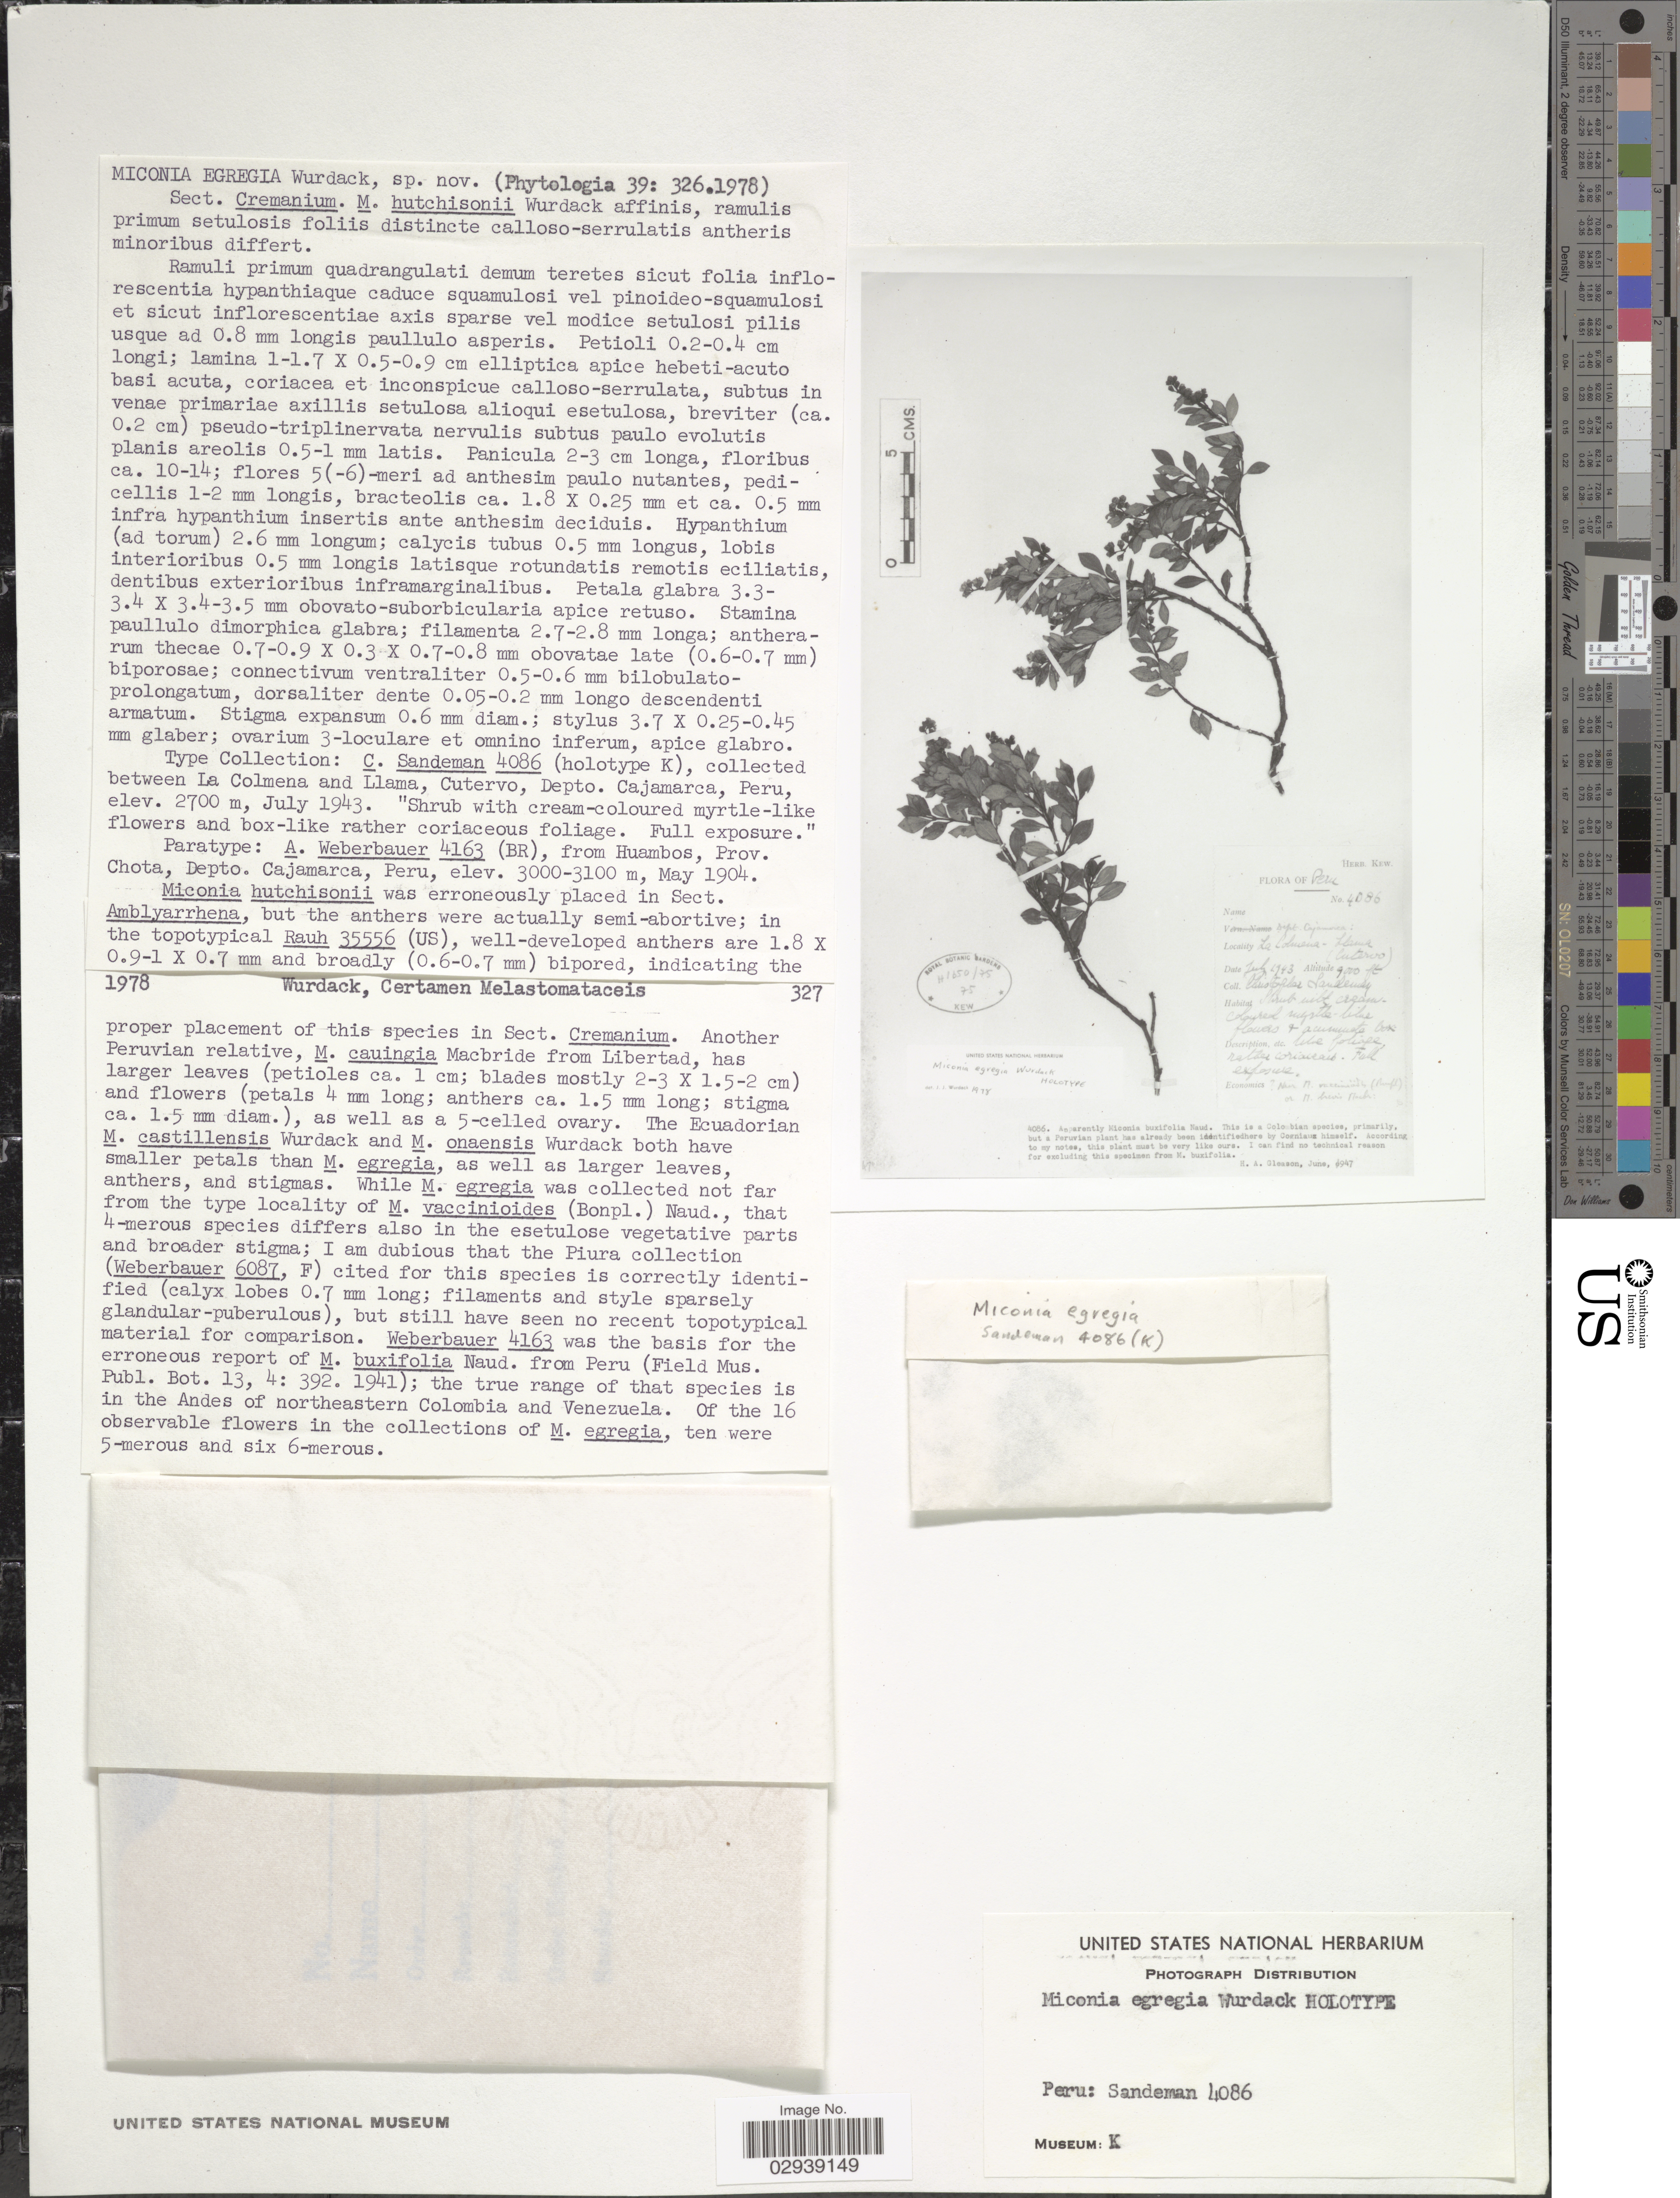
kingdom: Plantae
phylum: Tracheophyta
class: Magnoliopsida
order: Myrtales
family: Melastomataceae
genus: Miconia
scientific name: Miconia egregia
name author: Wurdack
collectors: C. Sandeman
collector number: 4086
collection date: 1943-07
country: Peru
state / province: Cajamarca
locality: La Colmena - Llama (Cutervo), Dept. Cajamarca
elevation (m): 2743